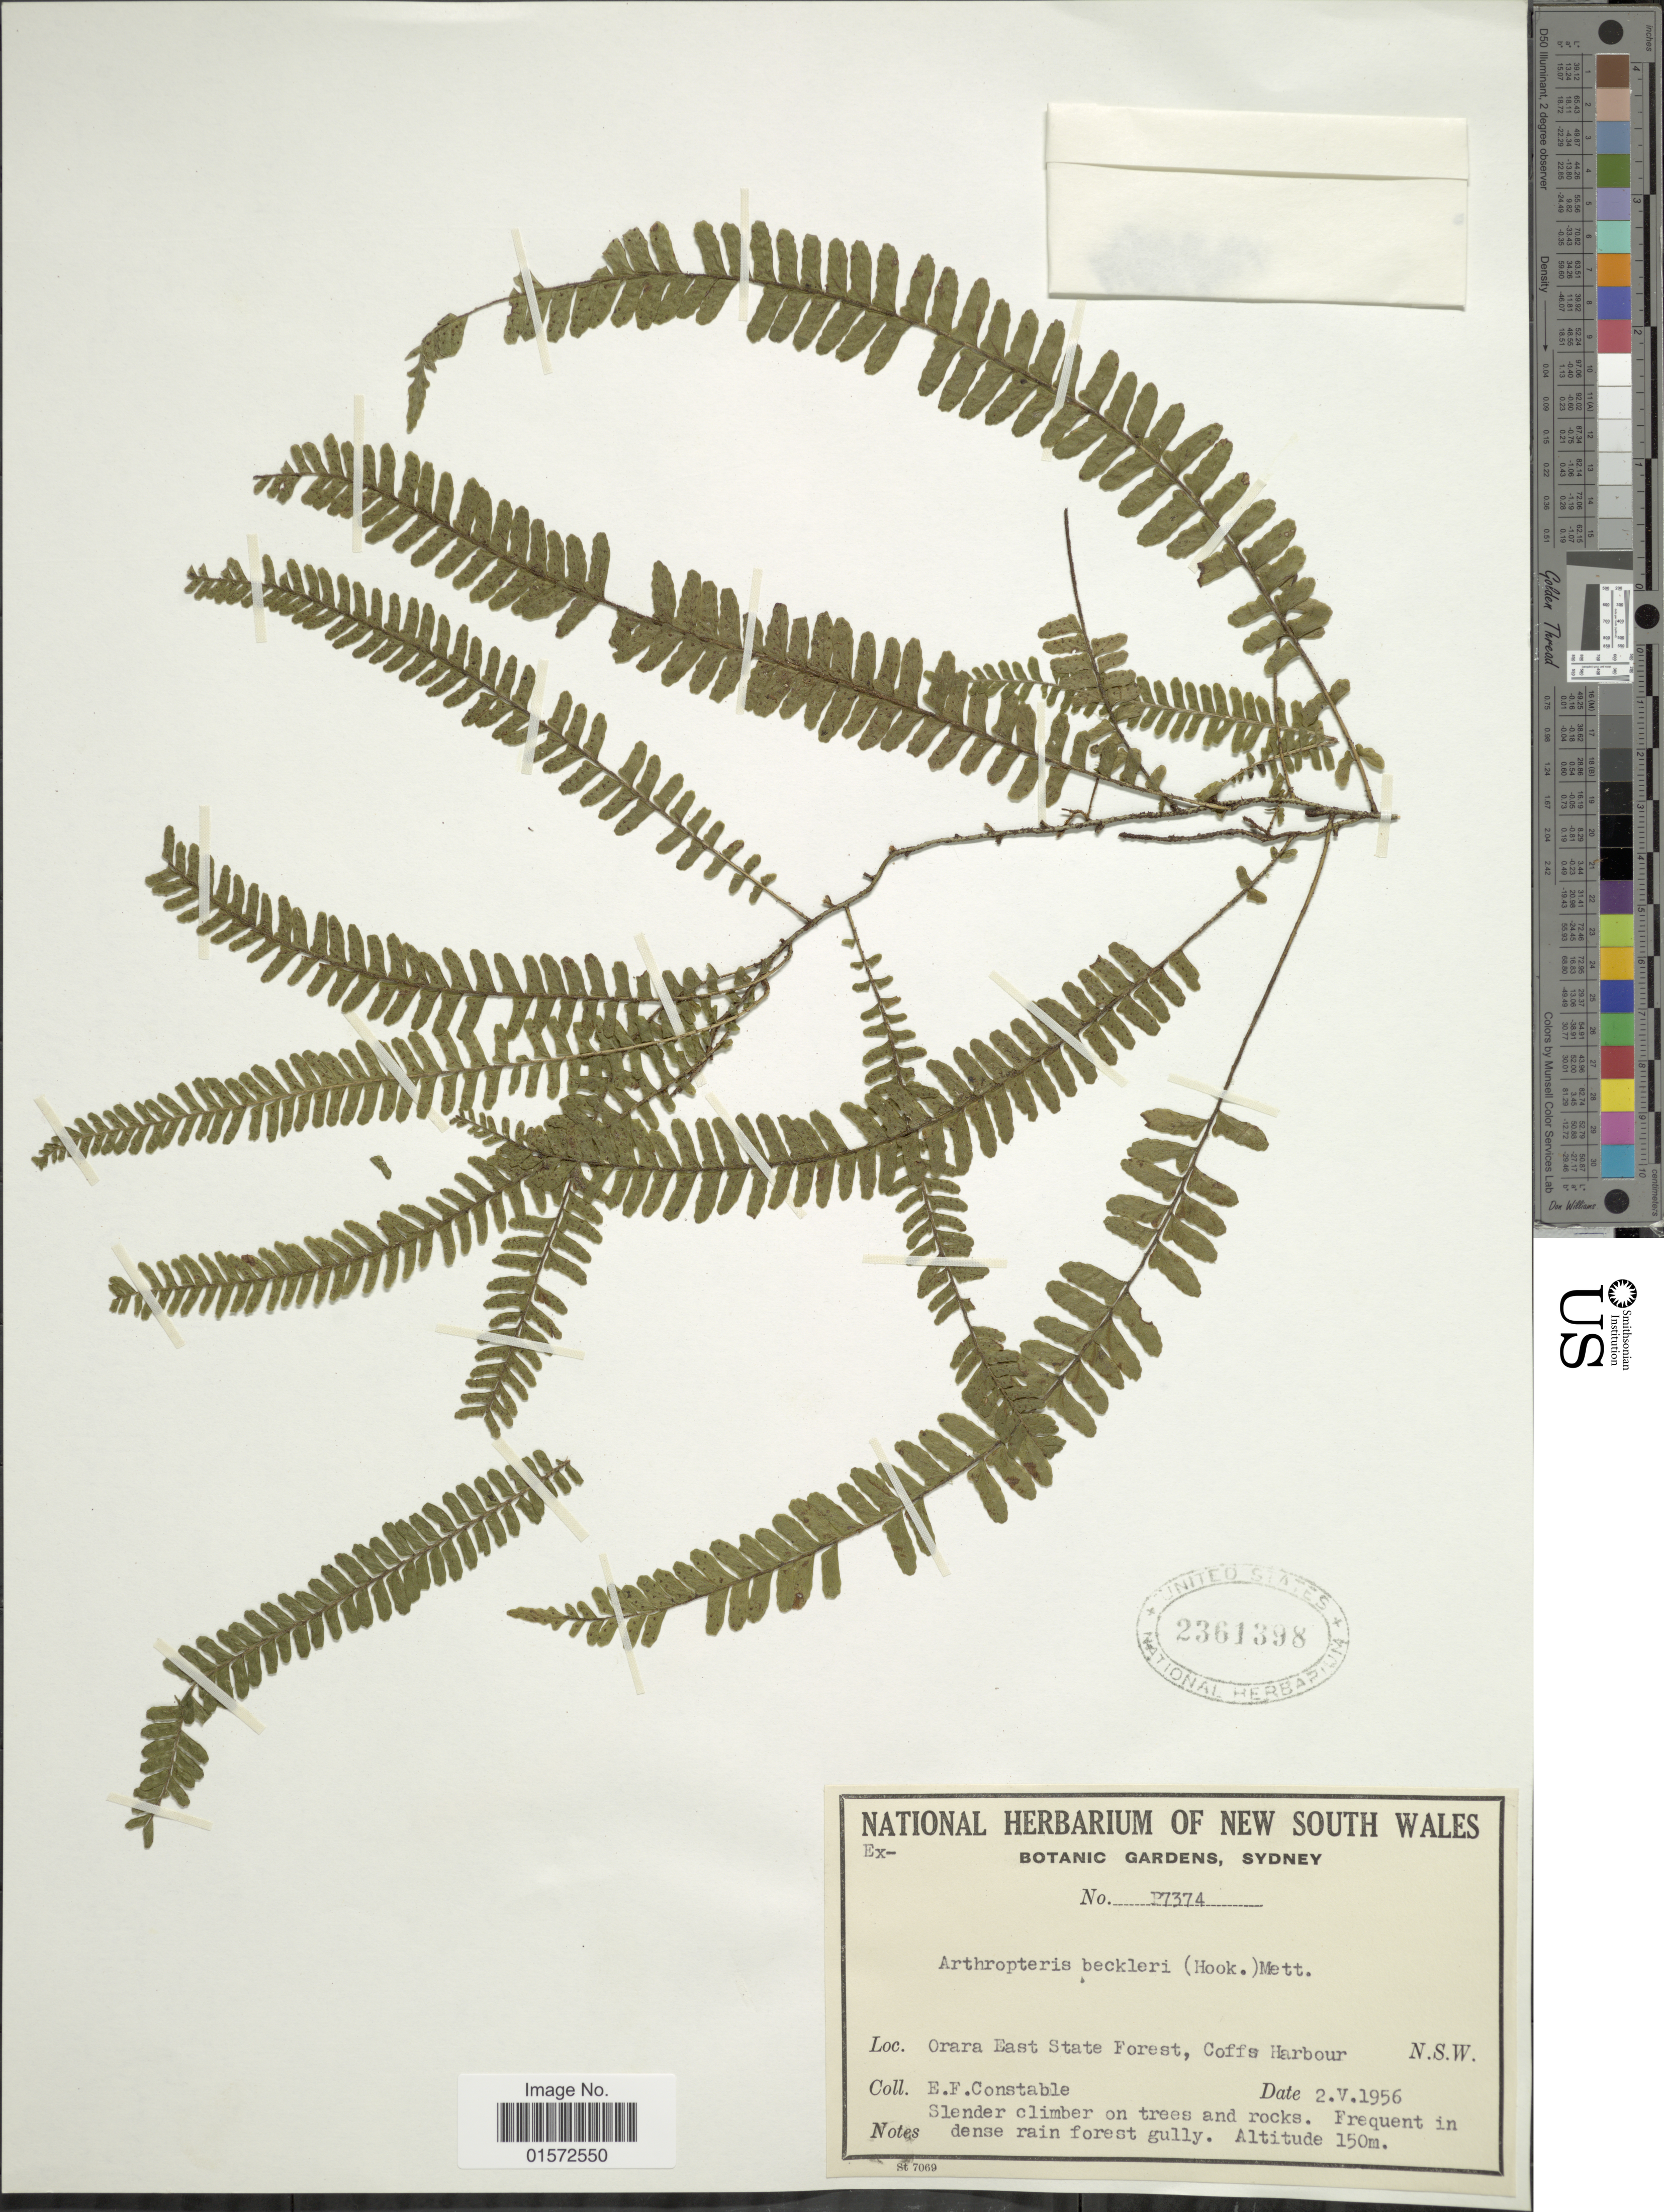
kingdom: Plantae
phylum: Tracheophyta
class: Polypodiopsida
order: Polypodiales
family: Tectariaceae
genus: Arthropteris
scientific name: Arthropteris beckleri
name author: (Hook.) Mett.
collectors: E. F. Constable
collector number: P7374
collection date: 1956-05-02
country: Australia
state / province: New South Wales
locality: Orara East state Forest, Coffs Harbour, N.S.W.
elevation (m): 150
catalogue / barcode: US 2361398